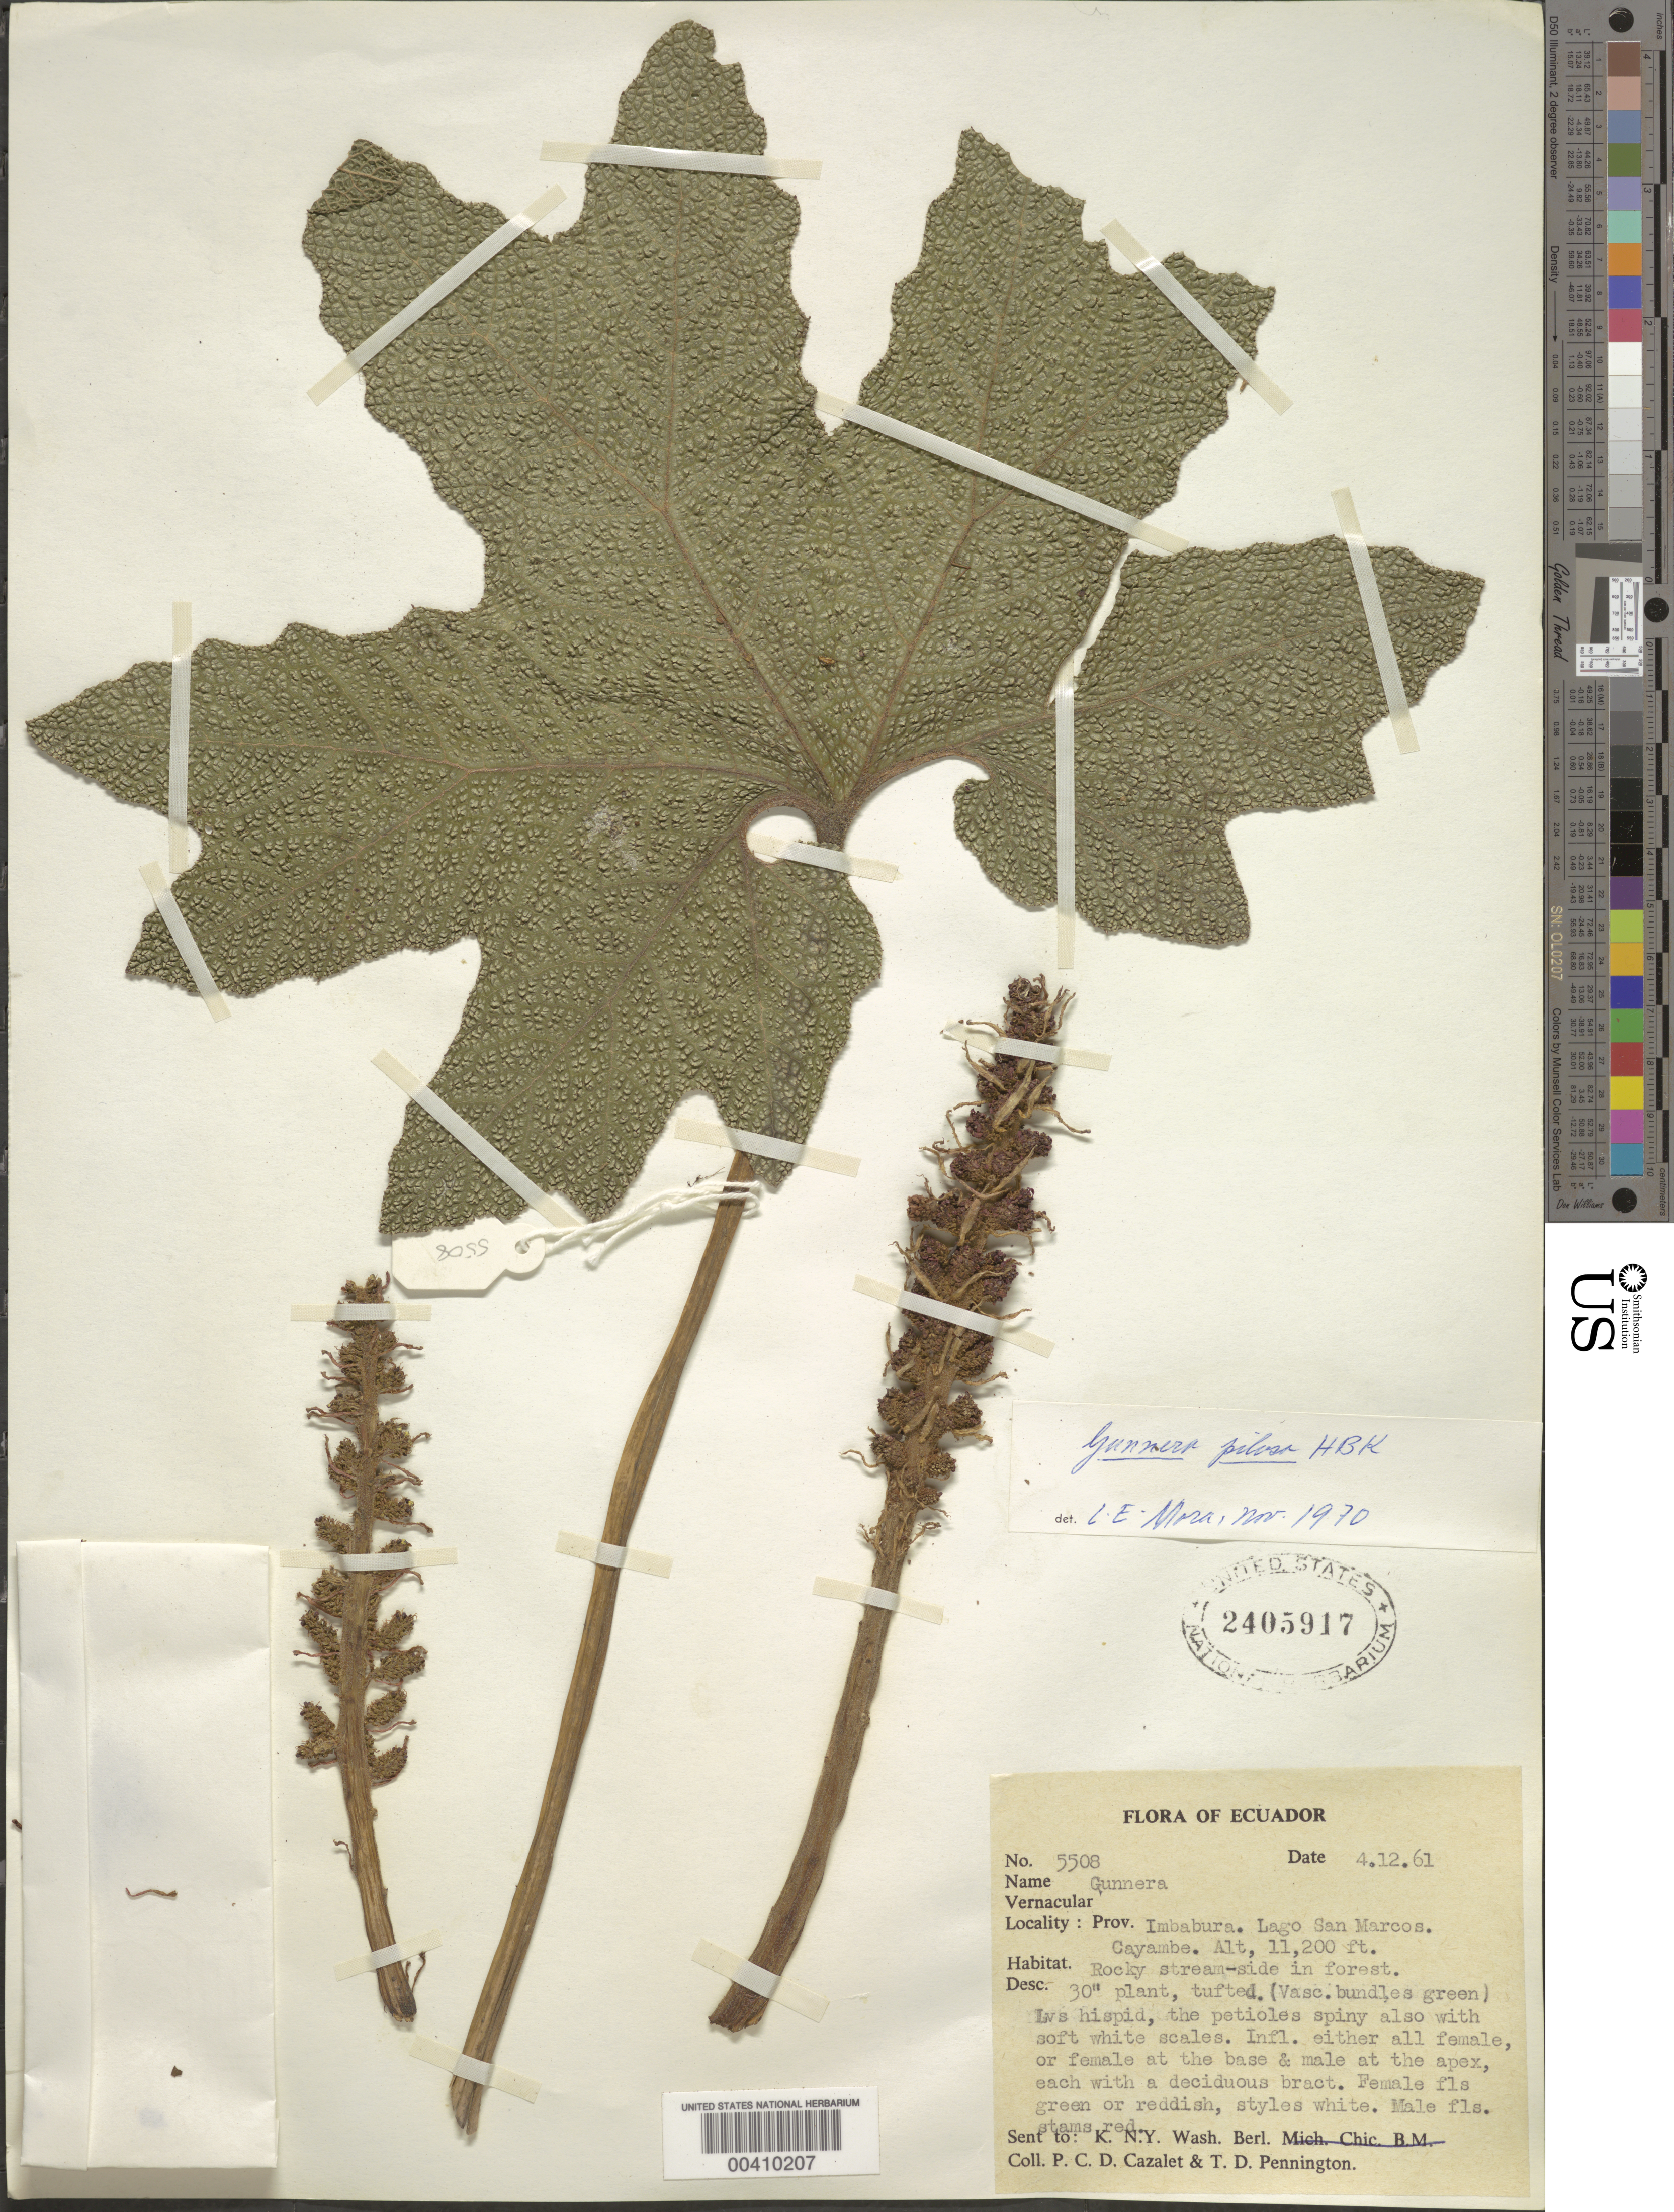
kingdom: Plantae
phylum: Tracheophyta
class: Magnoliopsida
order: Gunnerales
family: Gunneraceae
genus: Gunnera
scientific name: Gunnera pilosa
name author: Kunth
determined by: Mora-Osejo, L. E.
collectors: P. C. D. Cazalet & T. D. Pennington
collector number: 5508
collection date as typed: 04 Dec 1961 or 12 Apr 1961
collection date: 1961-04-12 or 1961-12-04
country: Ecuador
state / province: Imbabura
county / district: Lago San Marcos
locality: Cayambe.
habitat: Rocky stream-side in forest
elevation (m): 3413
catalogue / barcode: US 2405917